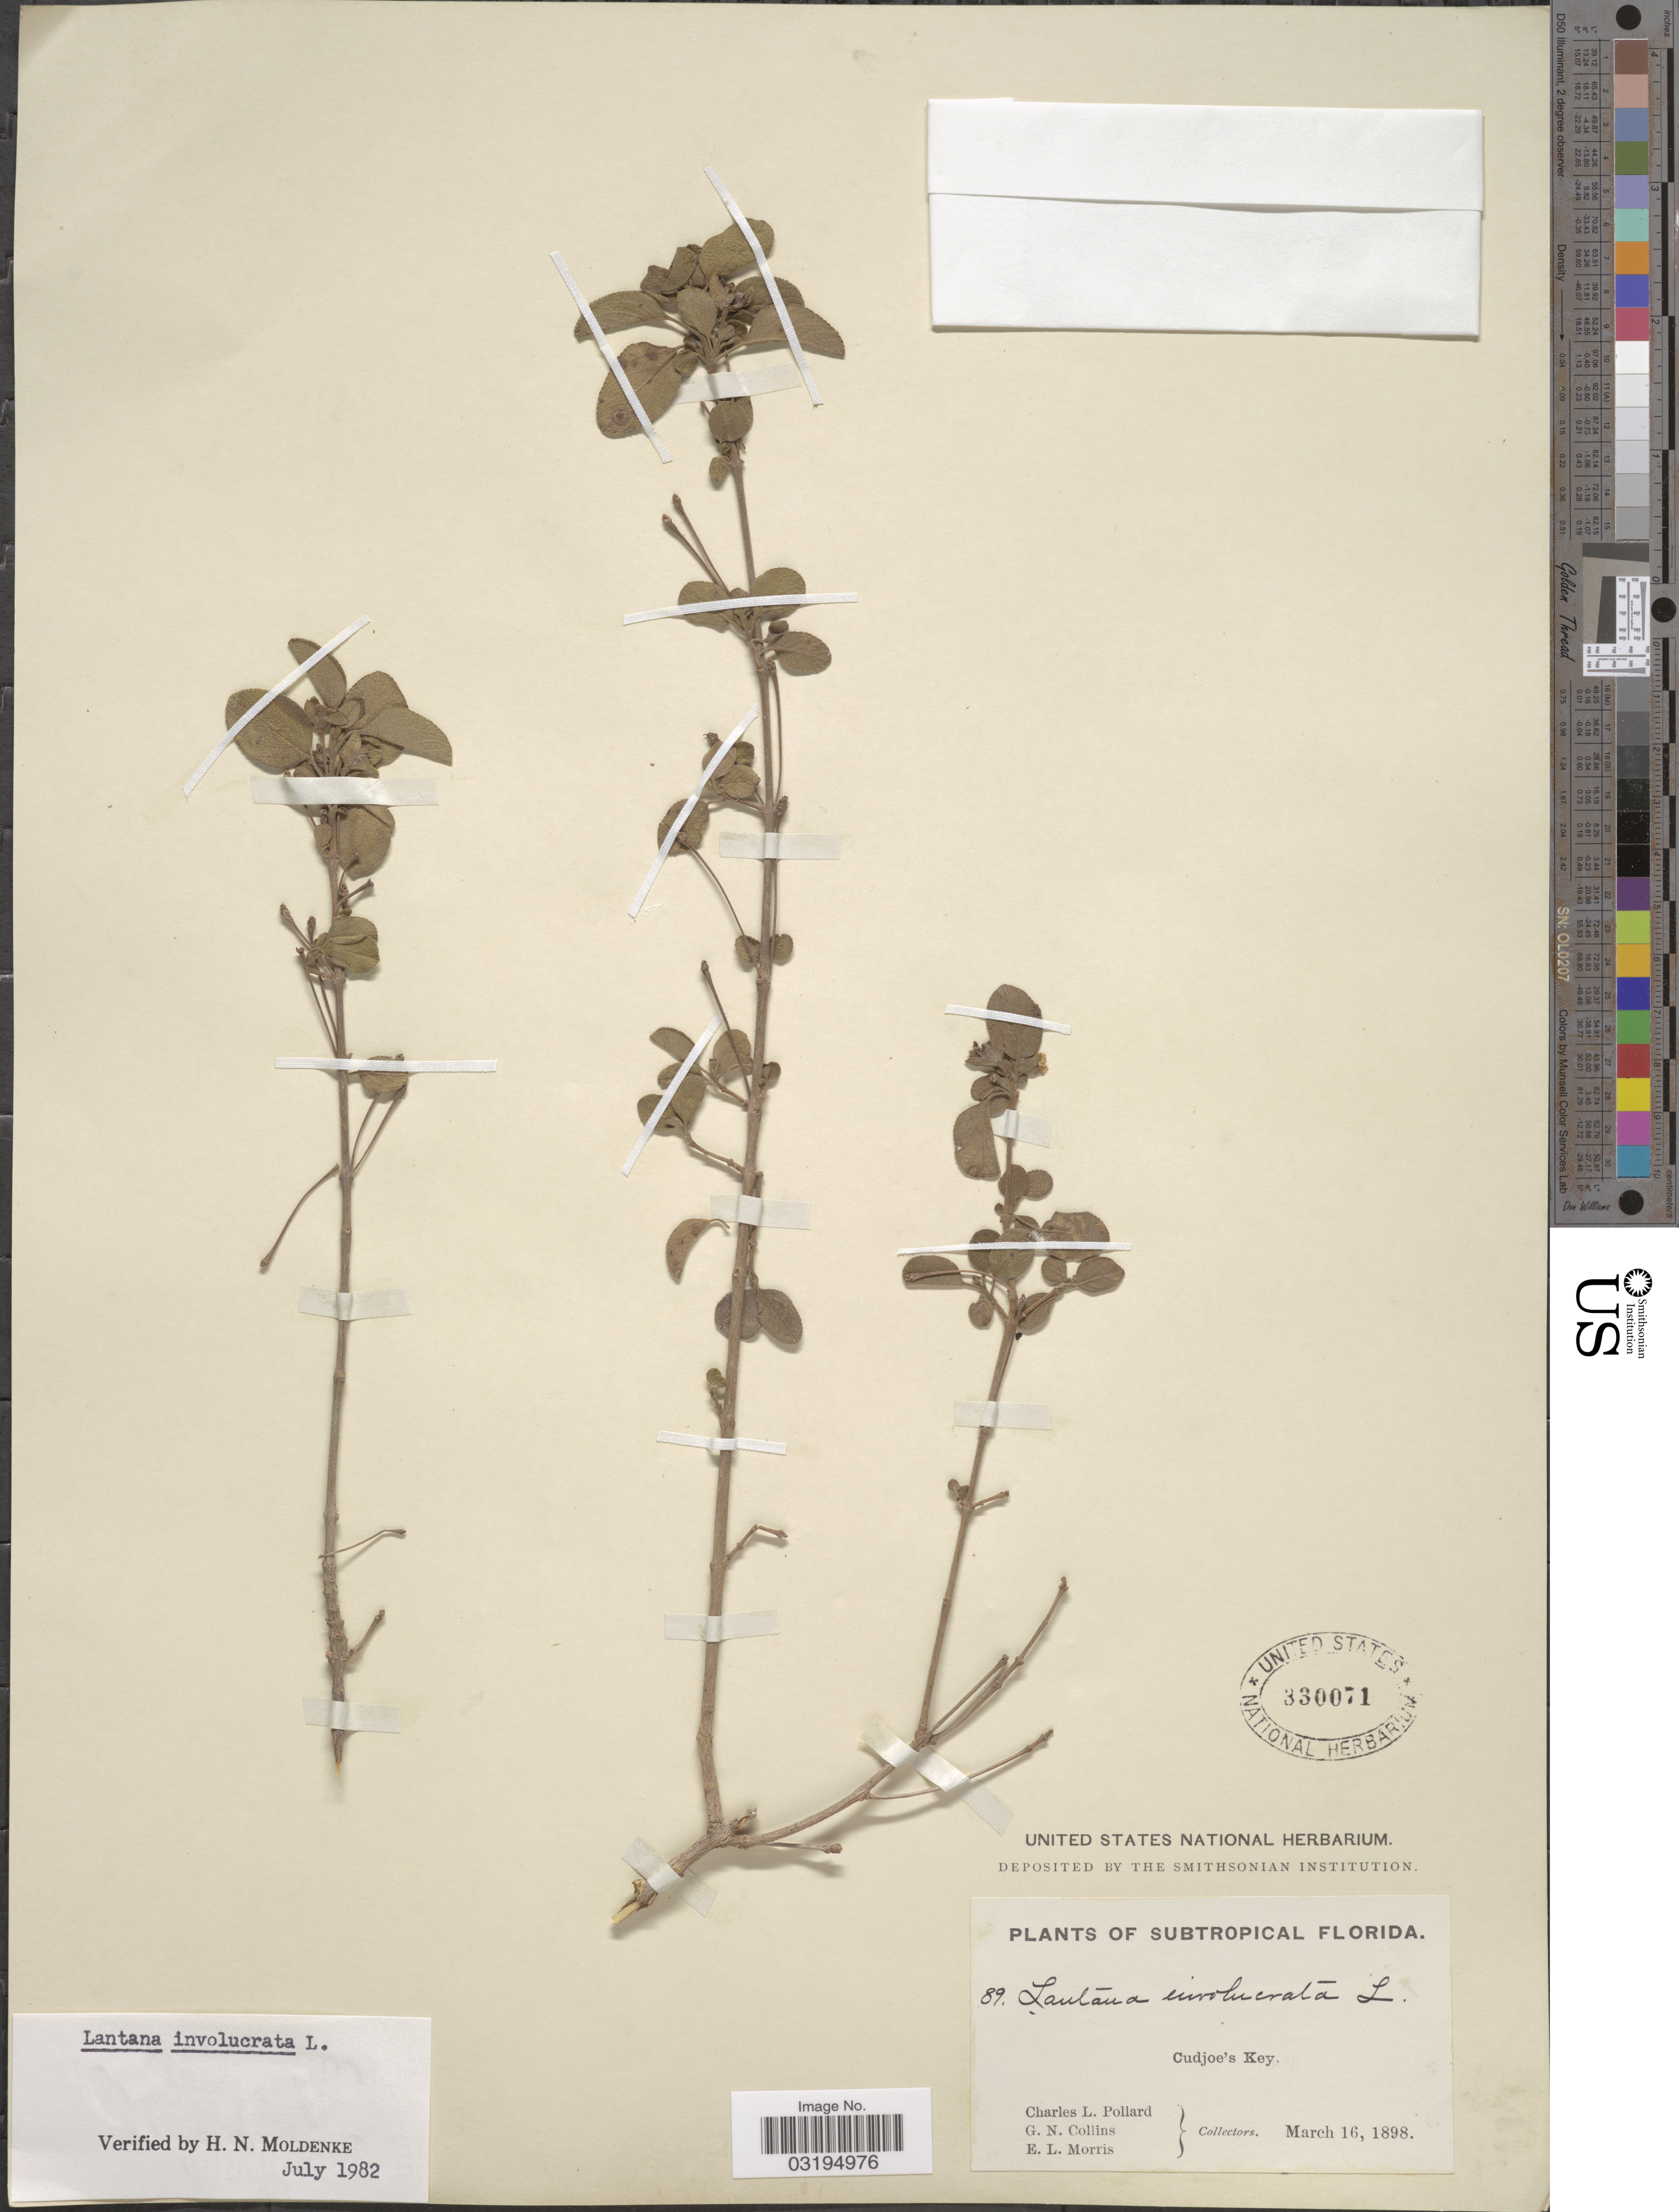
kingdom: Plantae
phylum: Tracheophyta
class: Magnoliopsida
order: Lamiales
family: Verbenaceae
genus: Lantana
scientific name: Lantana involucrata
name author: L.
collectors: C. L. Pollard, G. Collins & E. Morris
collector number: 89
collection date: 1898-03-16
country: United States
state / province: Florida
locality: Subtropical Florida. Cudjoe's Key.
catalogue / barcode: US 330071